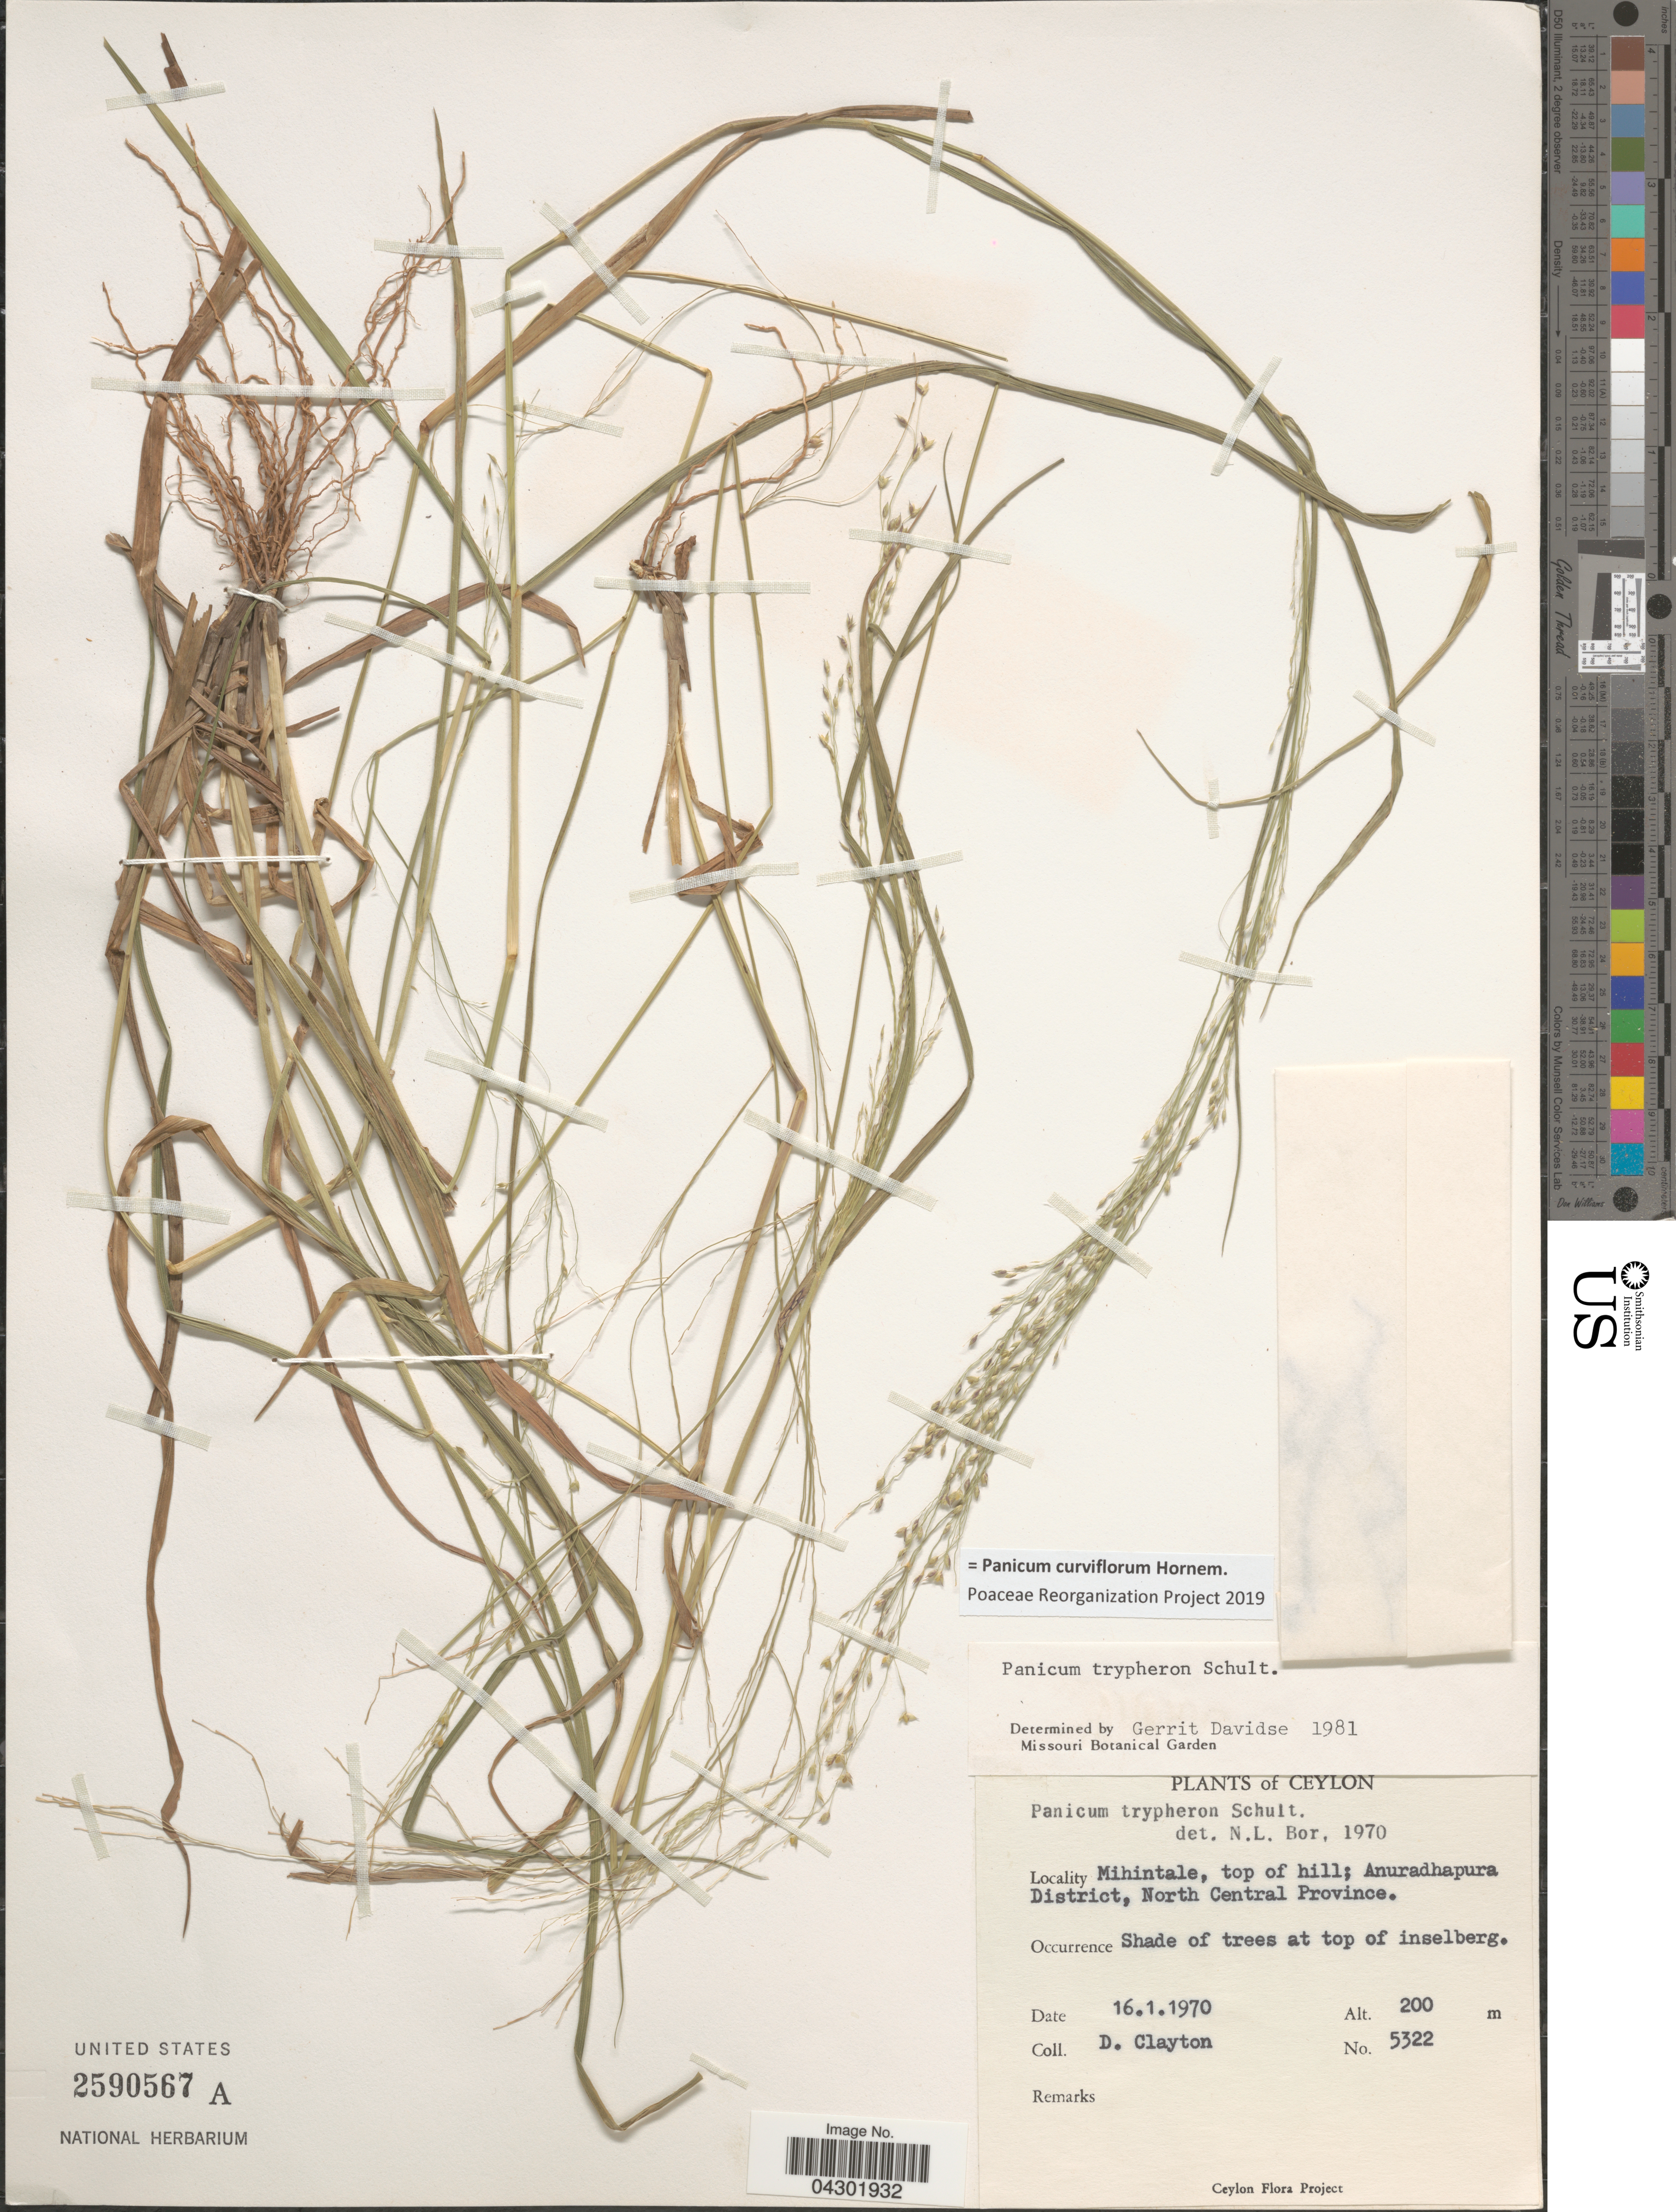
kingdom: Plantae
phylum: Tracheophyta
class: Liliopsida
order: Poales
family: Poaceae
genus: Panicum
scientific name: Panicum curviflorum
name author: Hornem.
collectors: D. Clayton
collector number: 5322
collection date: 1970-01-16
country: Sri Lanka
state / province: North Central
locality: Ceylon. Mihintale, top of hill; Anuradhapura District, North Central Province. Shade of trees at top of inselberg.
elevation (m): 200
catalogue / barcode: US 2590567A